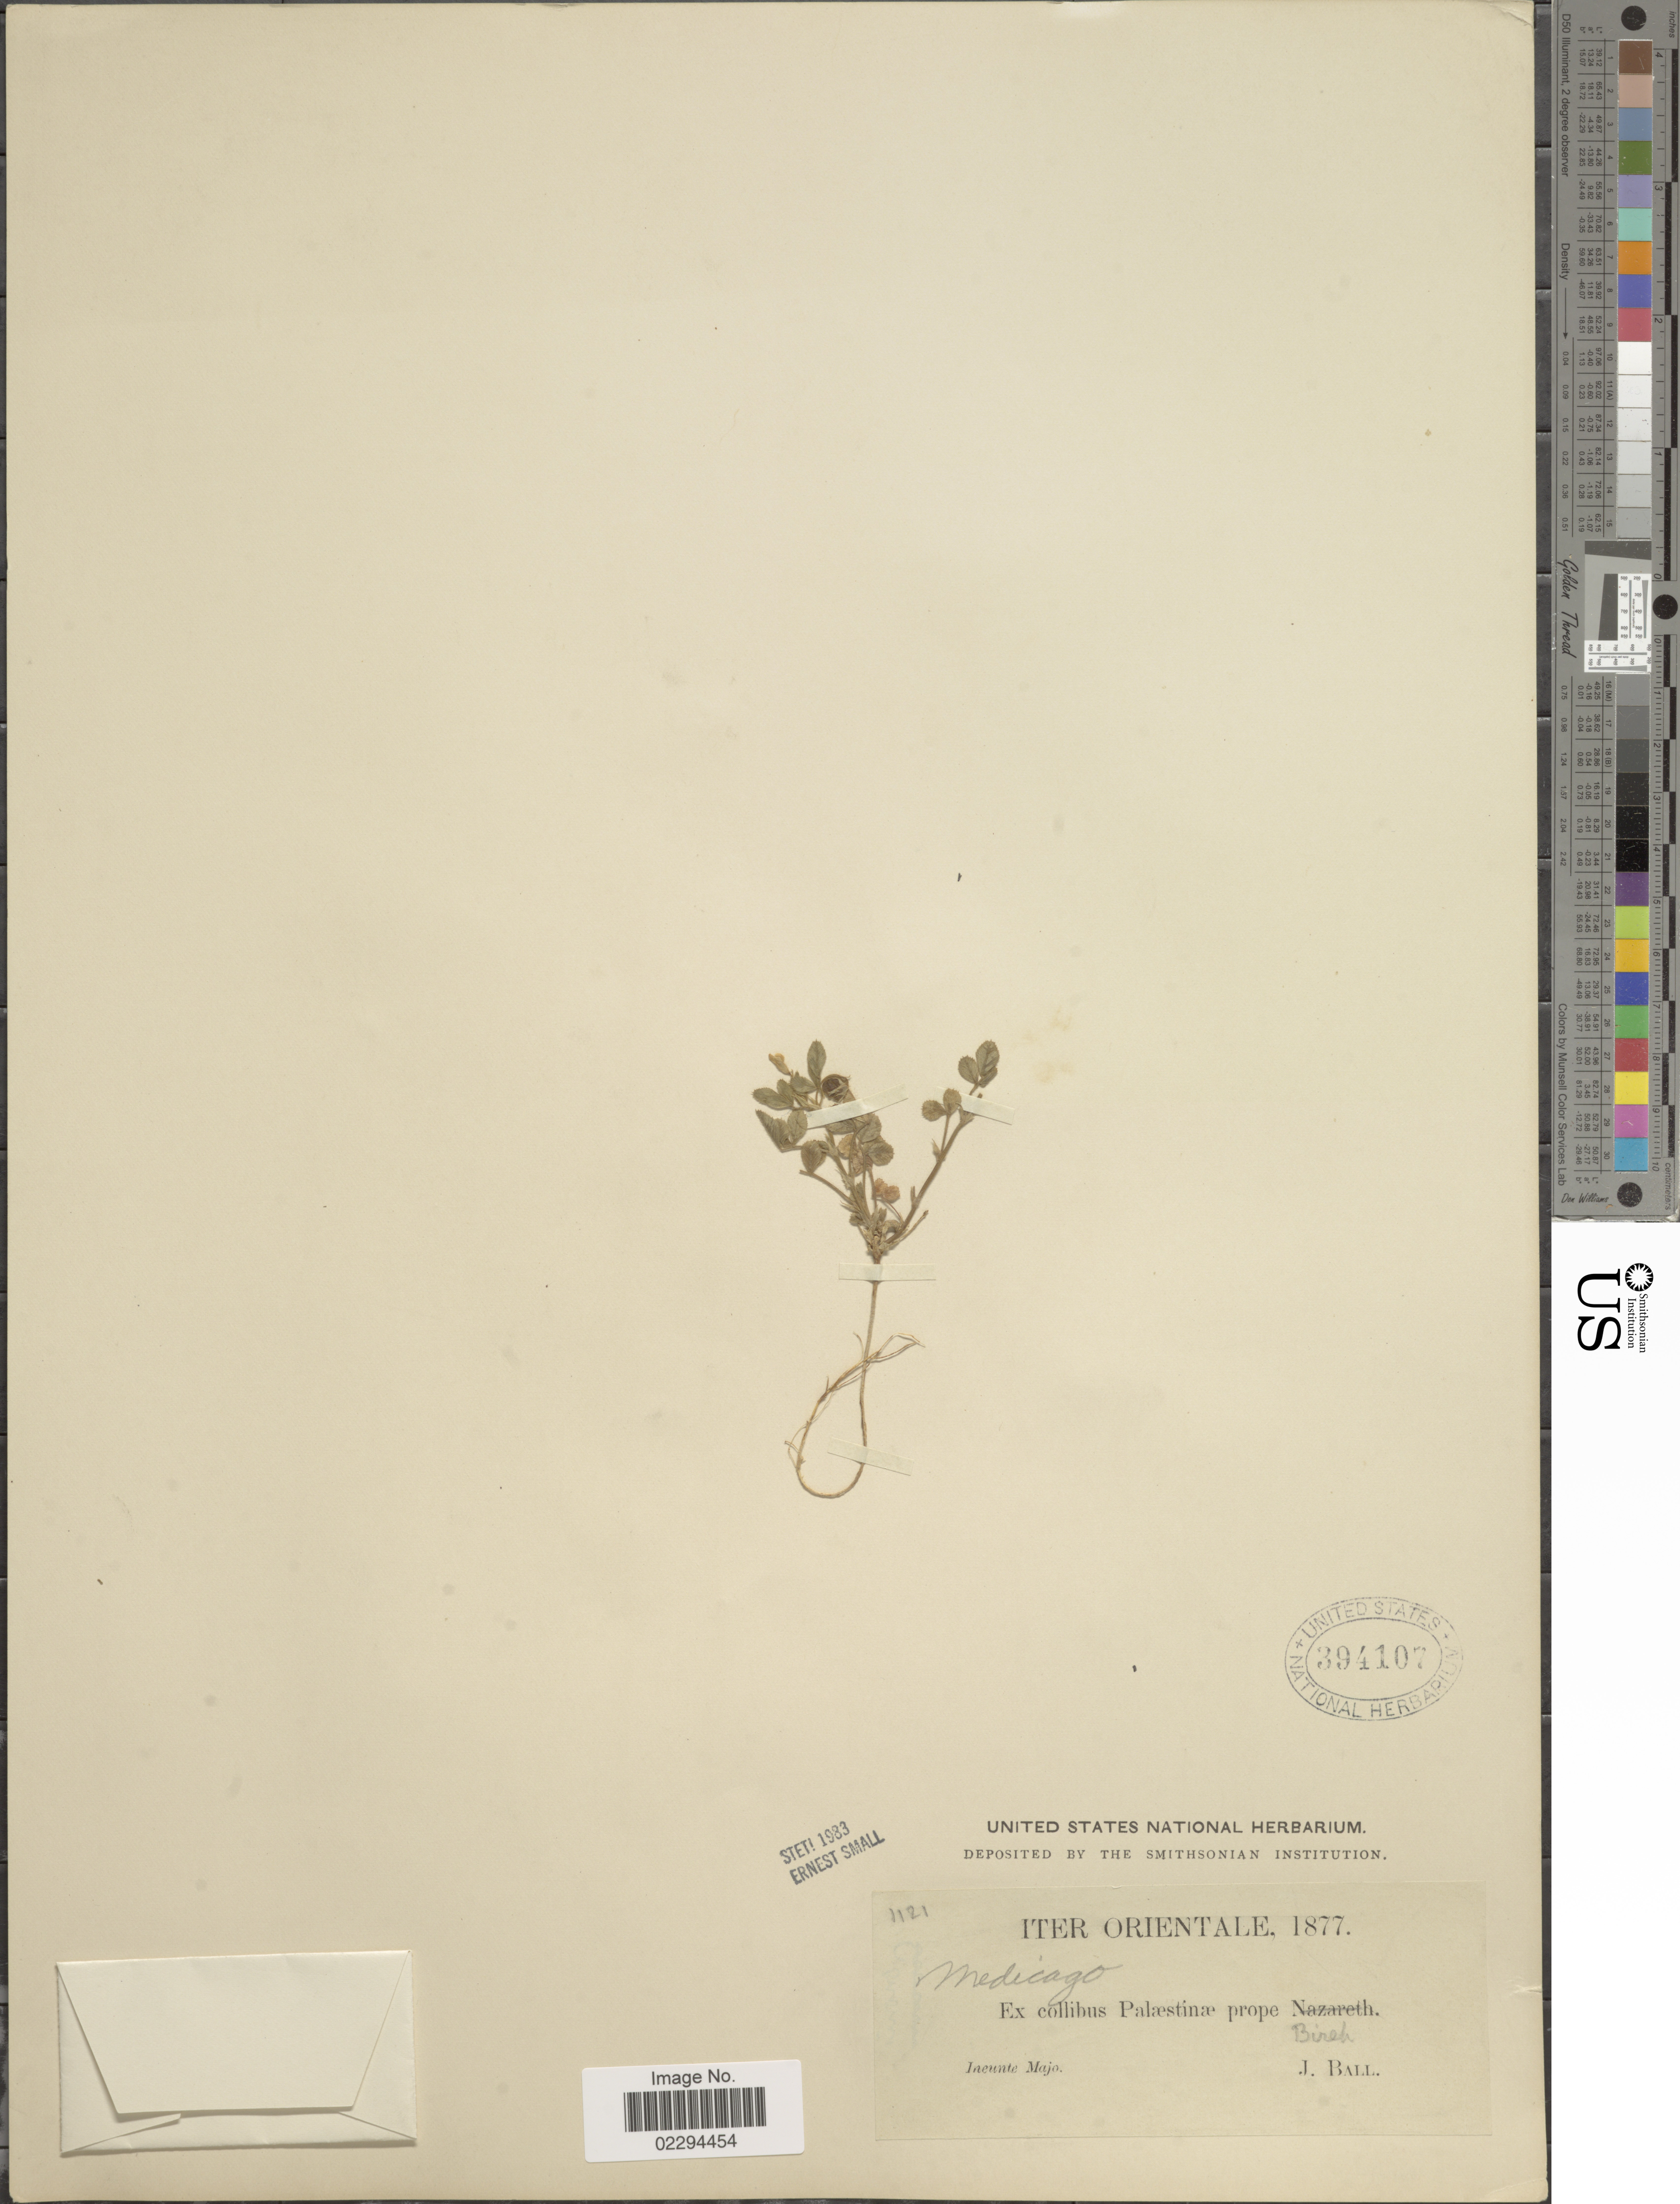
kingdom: Plantae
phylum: Tracheophyta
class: Magnoliopsida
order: Fabales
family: Fabaceae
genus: Medicago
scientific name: Medicago sp.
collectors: J. Ball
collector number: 1121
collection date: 1877-05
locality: Orientale. Palaestinae prope Bireh, West Bank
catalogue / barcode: US 394107